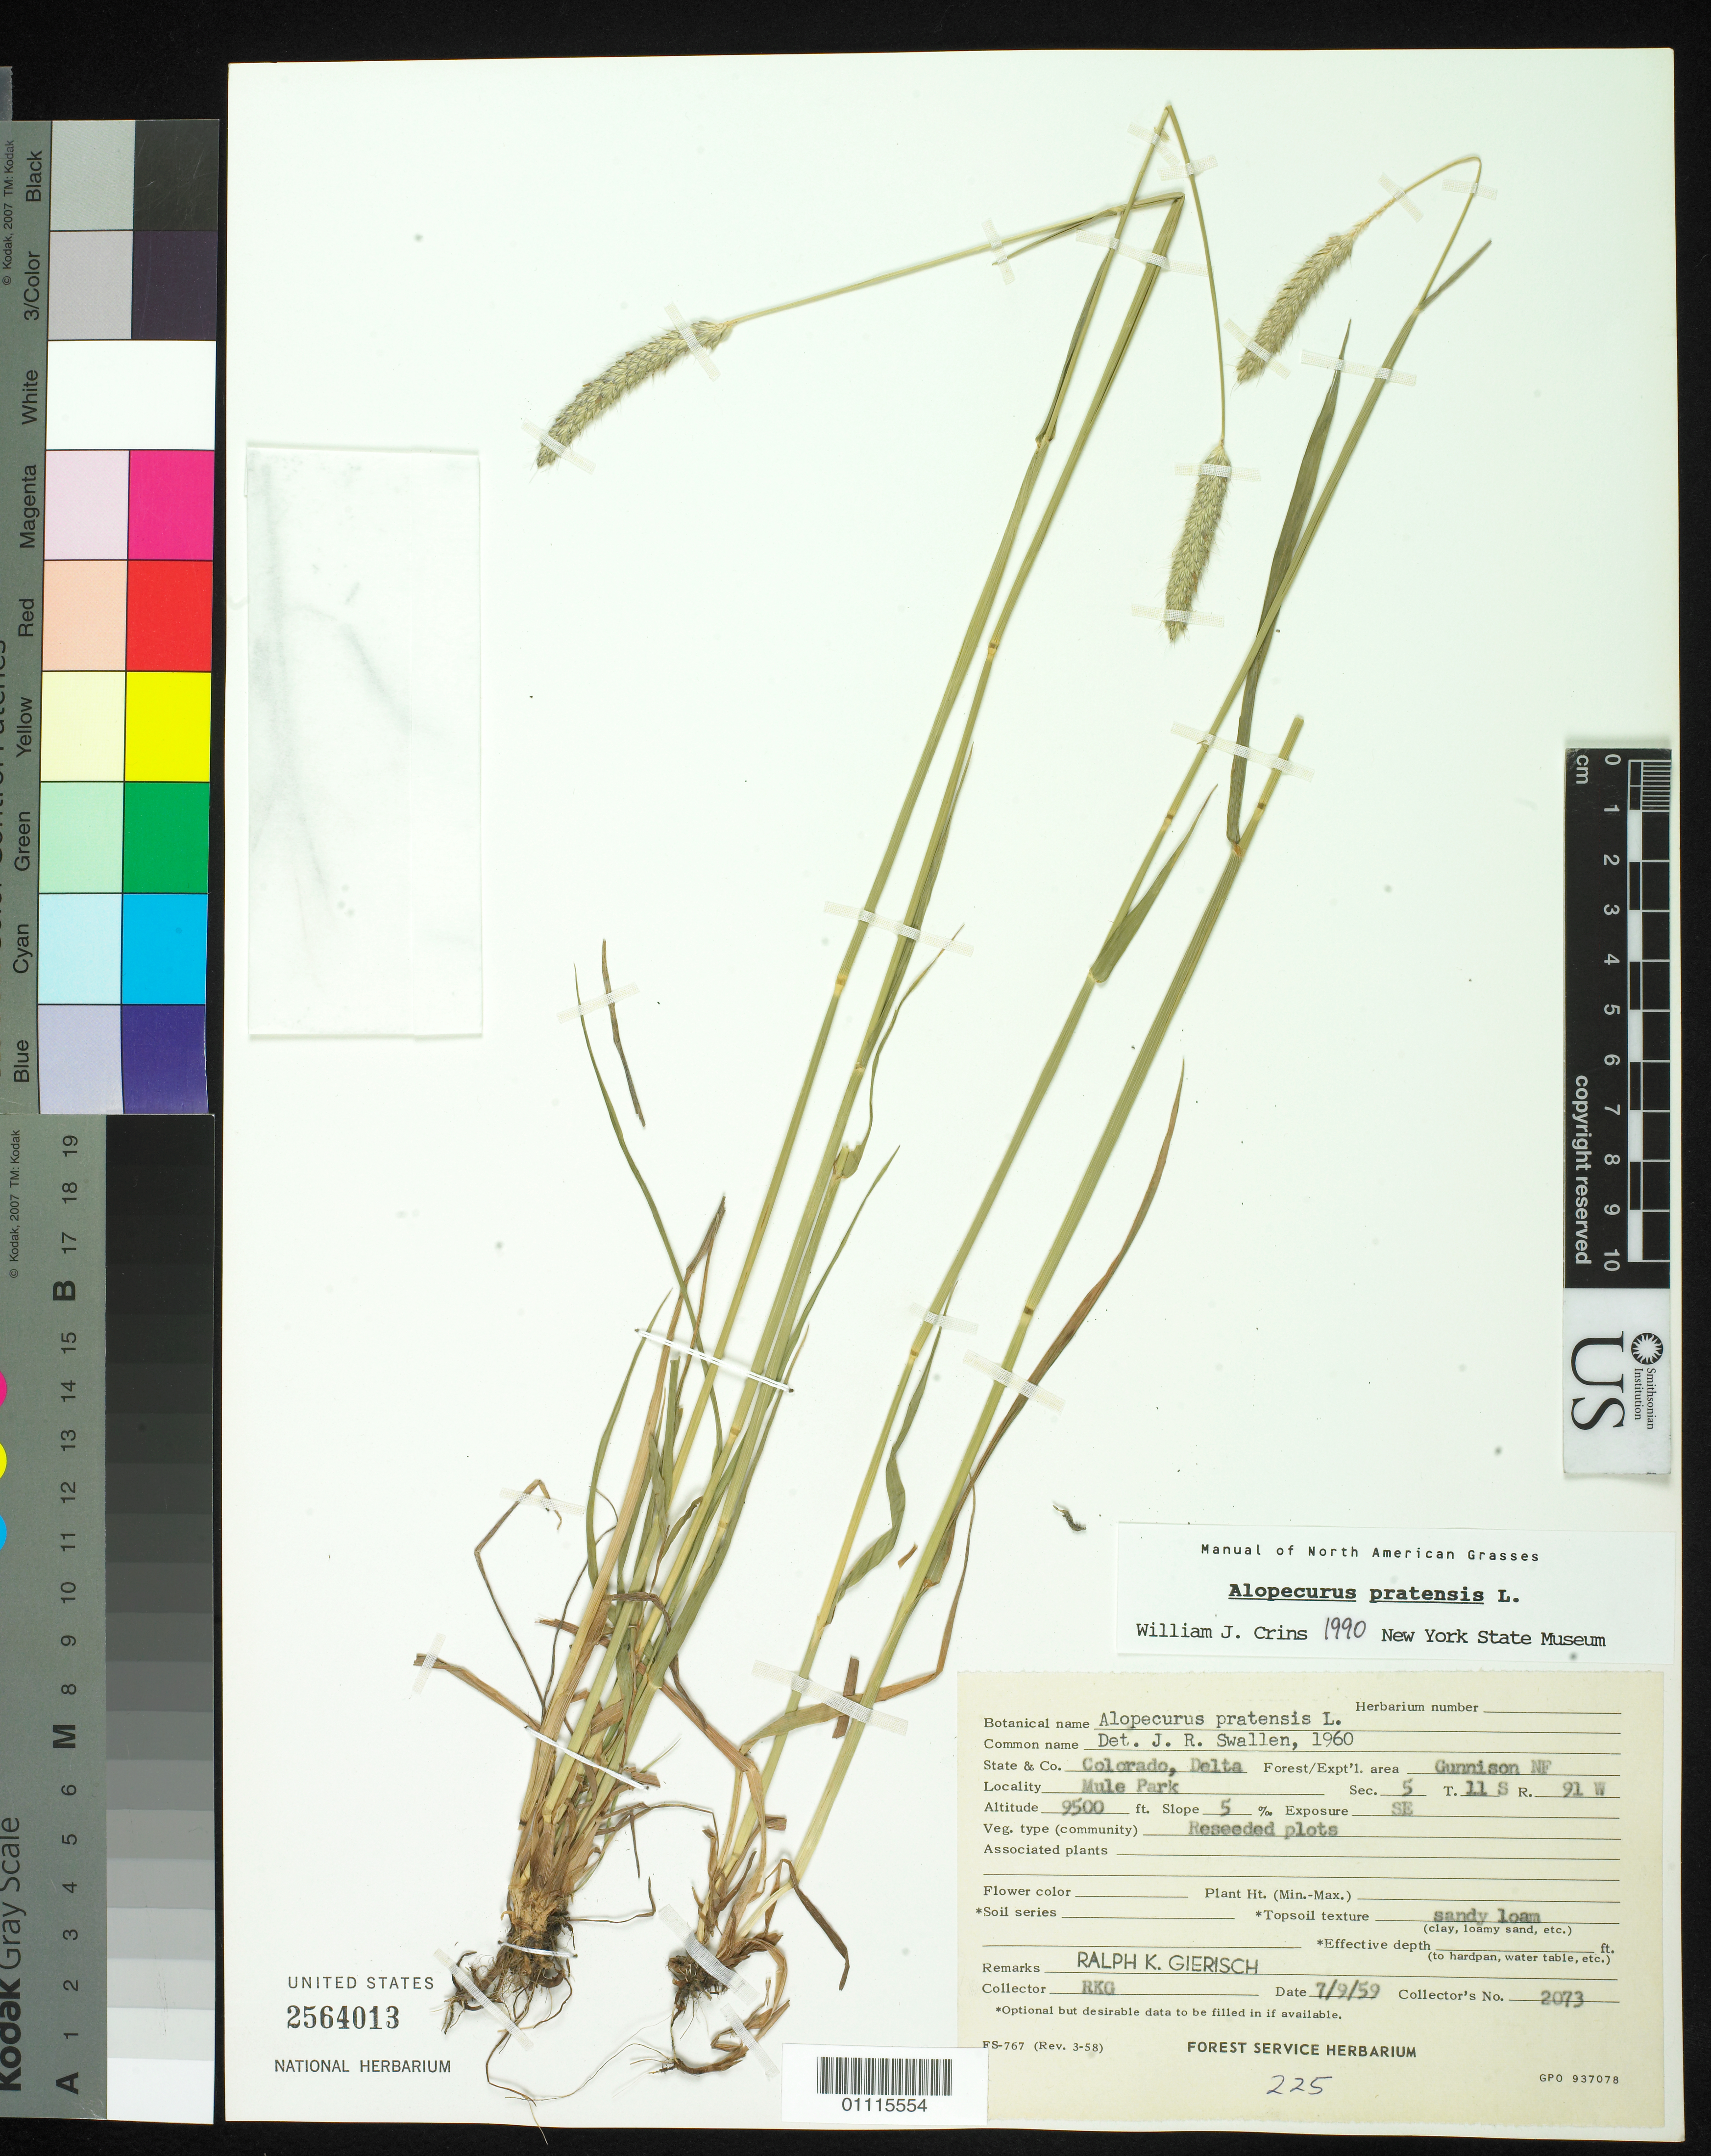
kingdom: Plantae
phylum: Tracheophyta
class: Liliopsida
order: Poales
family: Poaceae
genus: Alopecurus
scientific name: Alopecurus pratensis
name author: L.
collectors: R. Gierisch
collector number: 2073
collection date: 1959-07-09 or 1959-09-07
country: United States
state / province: Colorado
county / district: Delta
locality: Gunnison National Forest, Mule Park.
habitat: sandy loam.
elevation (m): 2896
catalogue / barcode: US 2564013